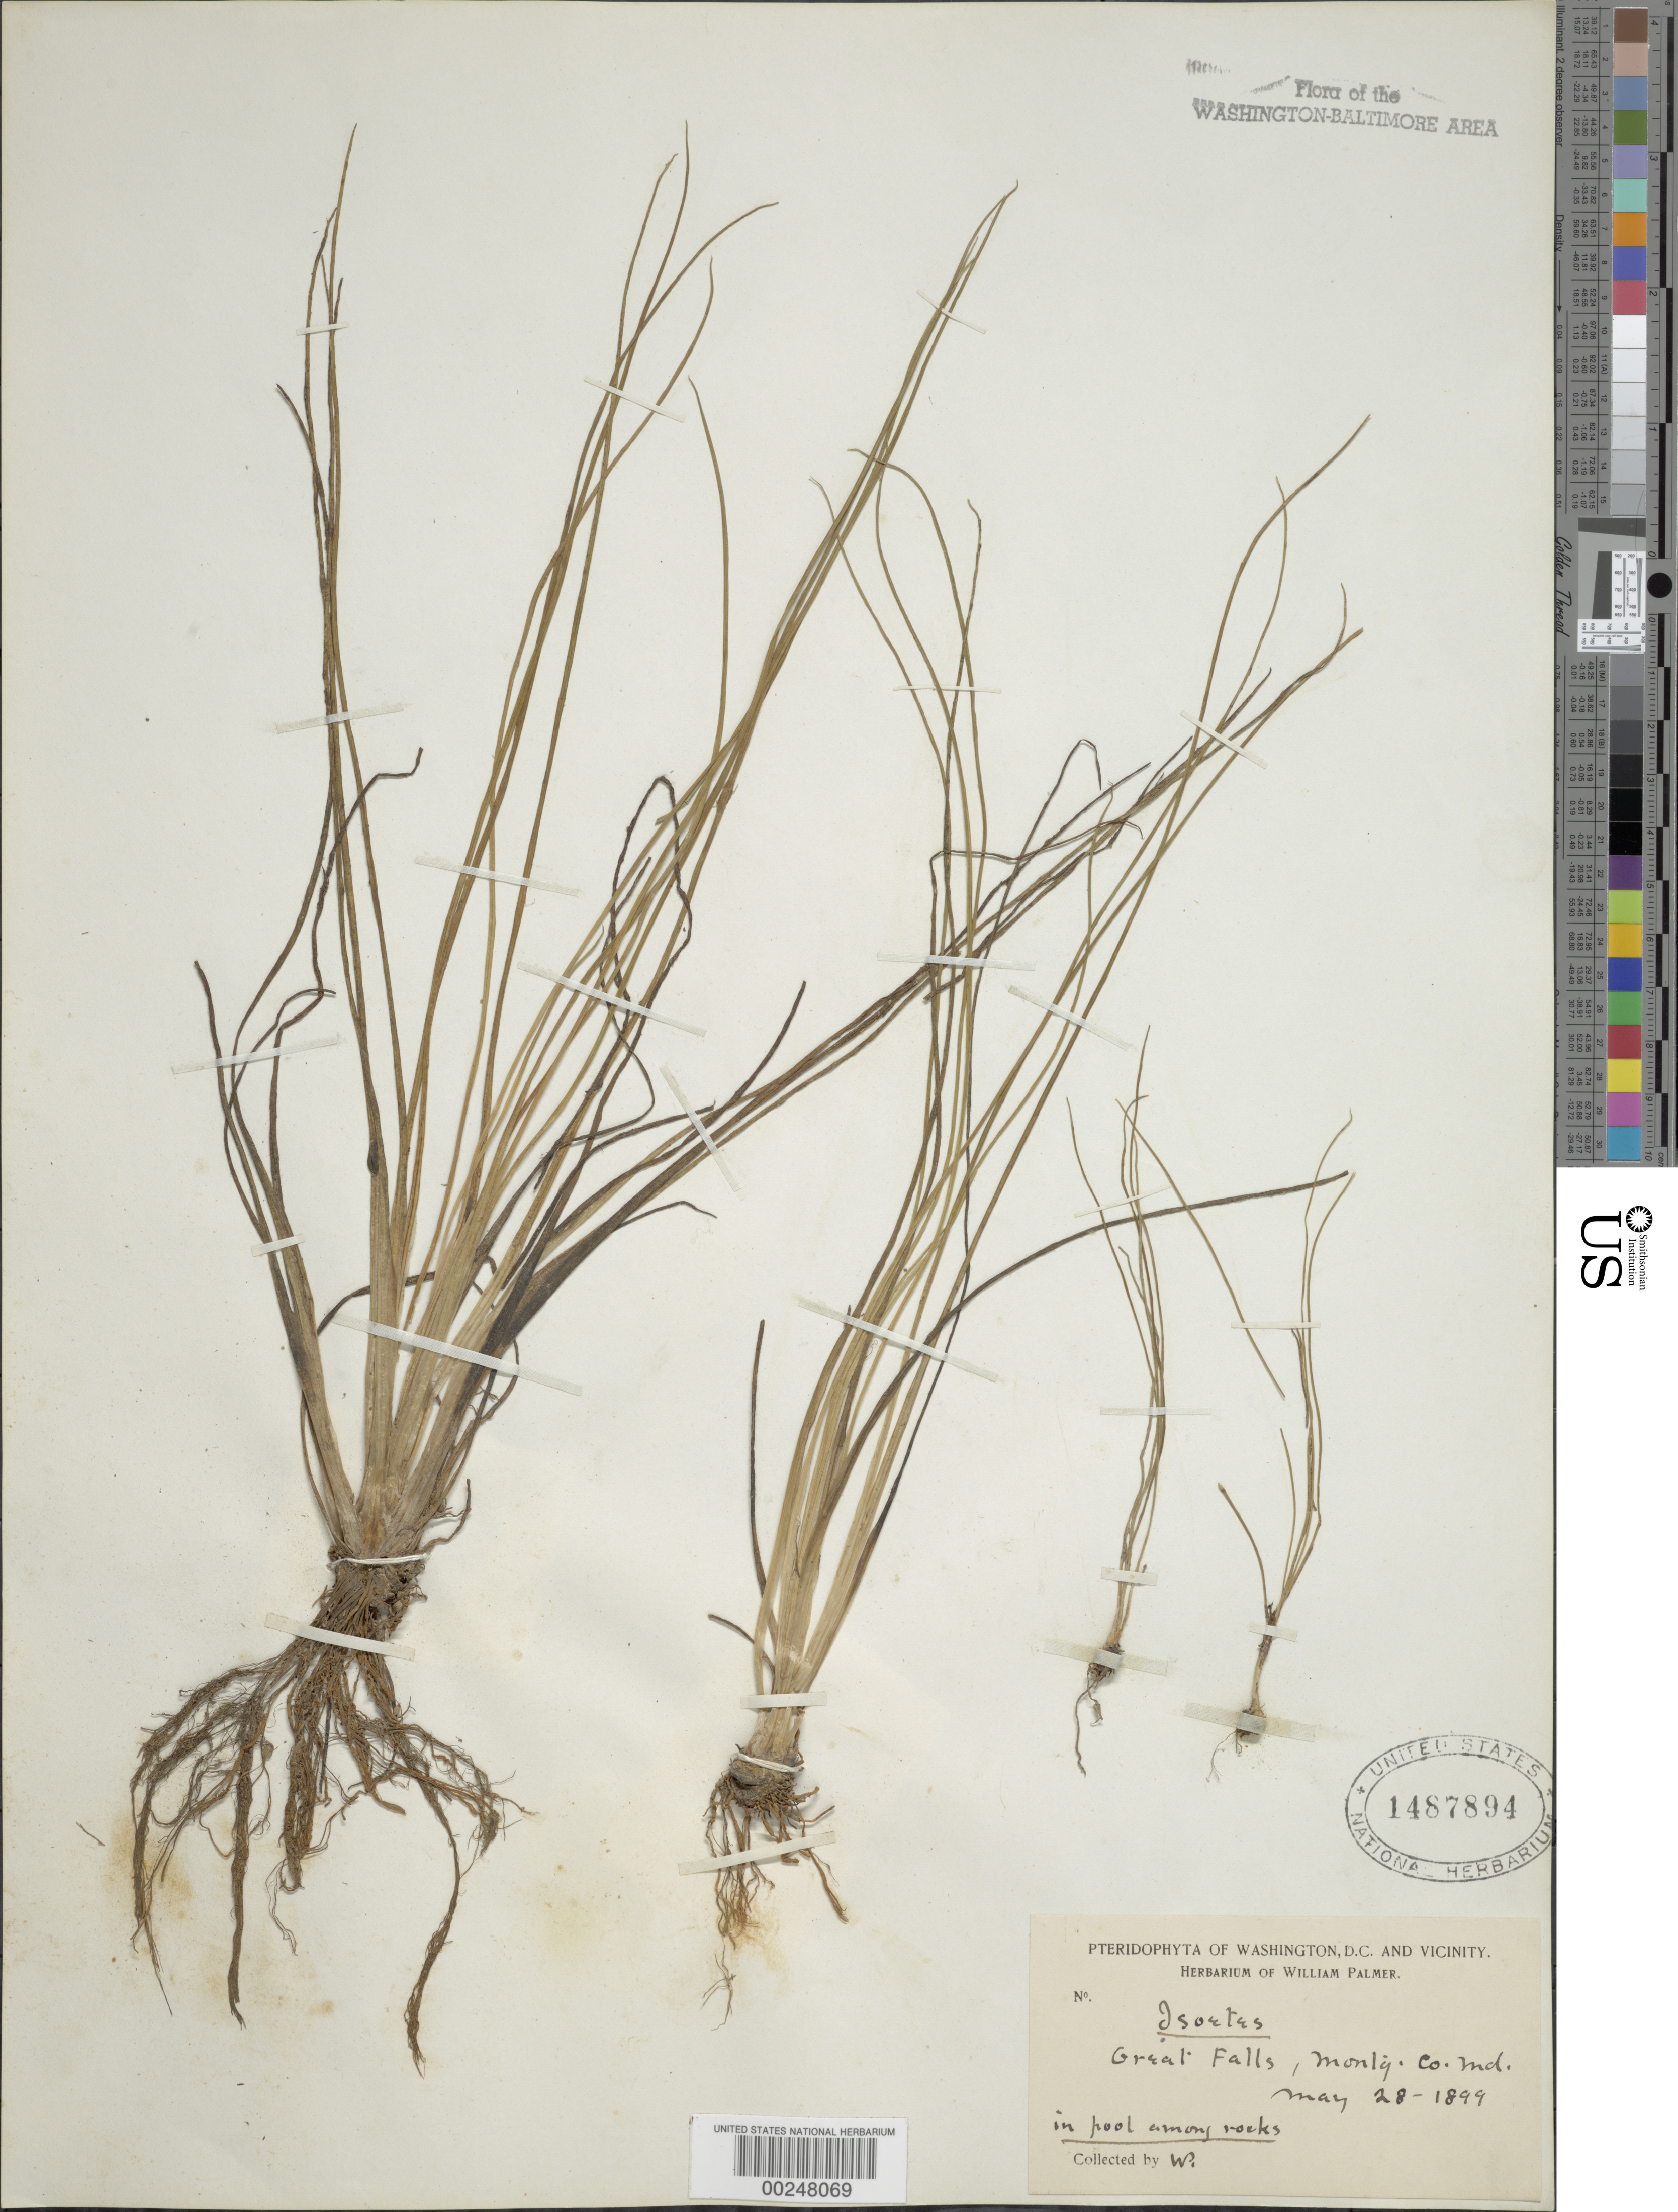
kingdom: Plantae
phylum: Tracheophyta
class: Lycopodiopsida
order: Isoetales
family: Isoetaceae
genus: Isoetes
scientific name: Isoetes engelmannii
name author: A. Braun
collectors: W. Palmer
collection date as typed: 28 May 1899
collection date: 1899-05-28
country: United States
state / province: Maryland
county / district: Montgomery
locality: Great Falls C. & O. Canal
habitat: In pool among rocks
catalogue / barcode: US 1487894